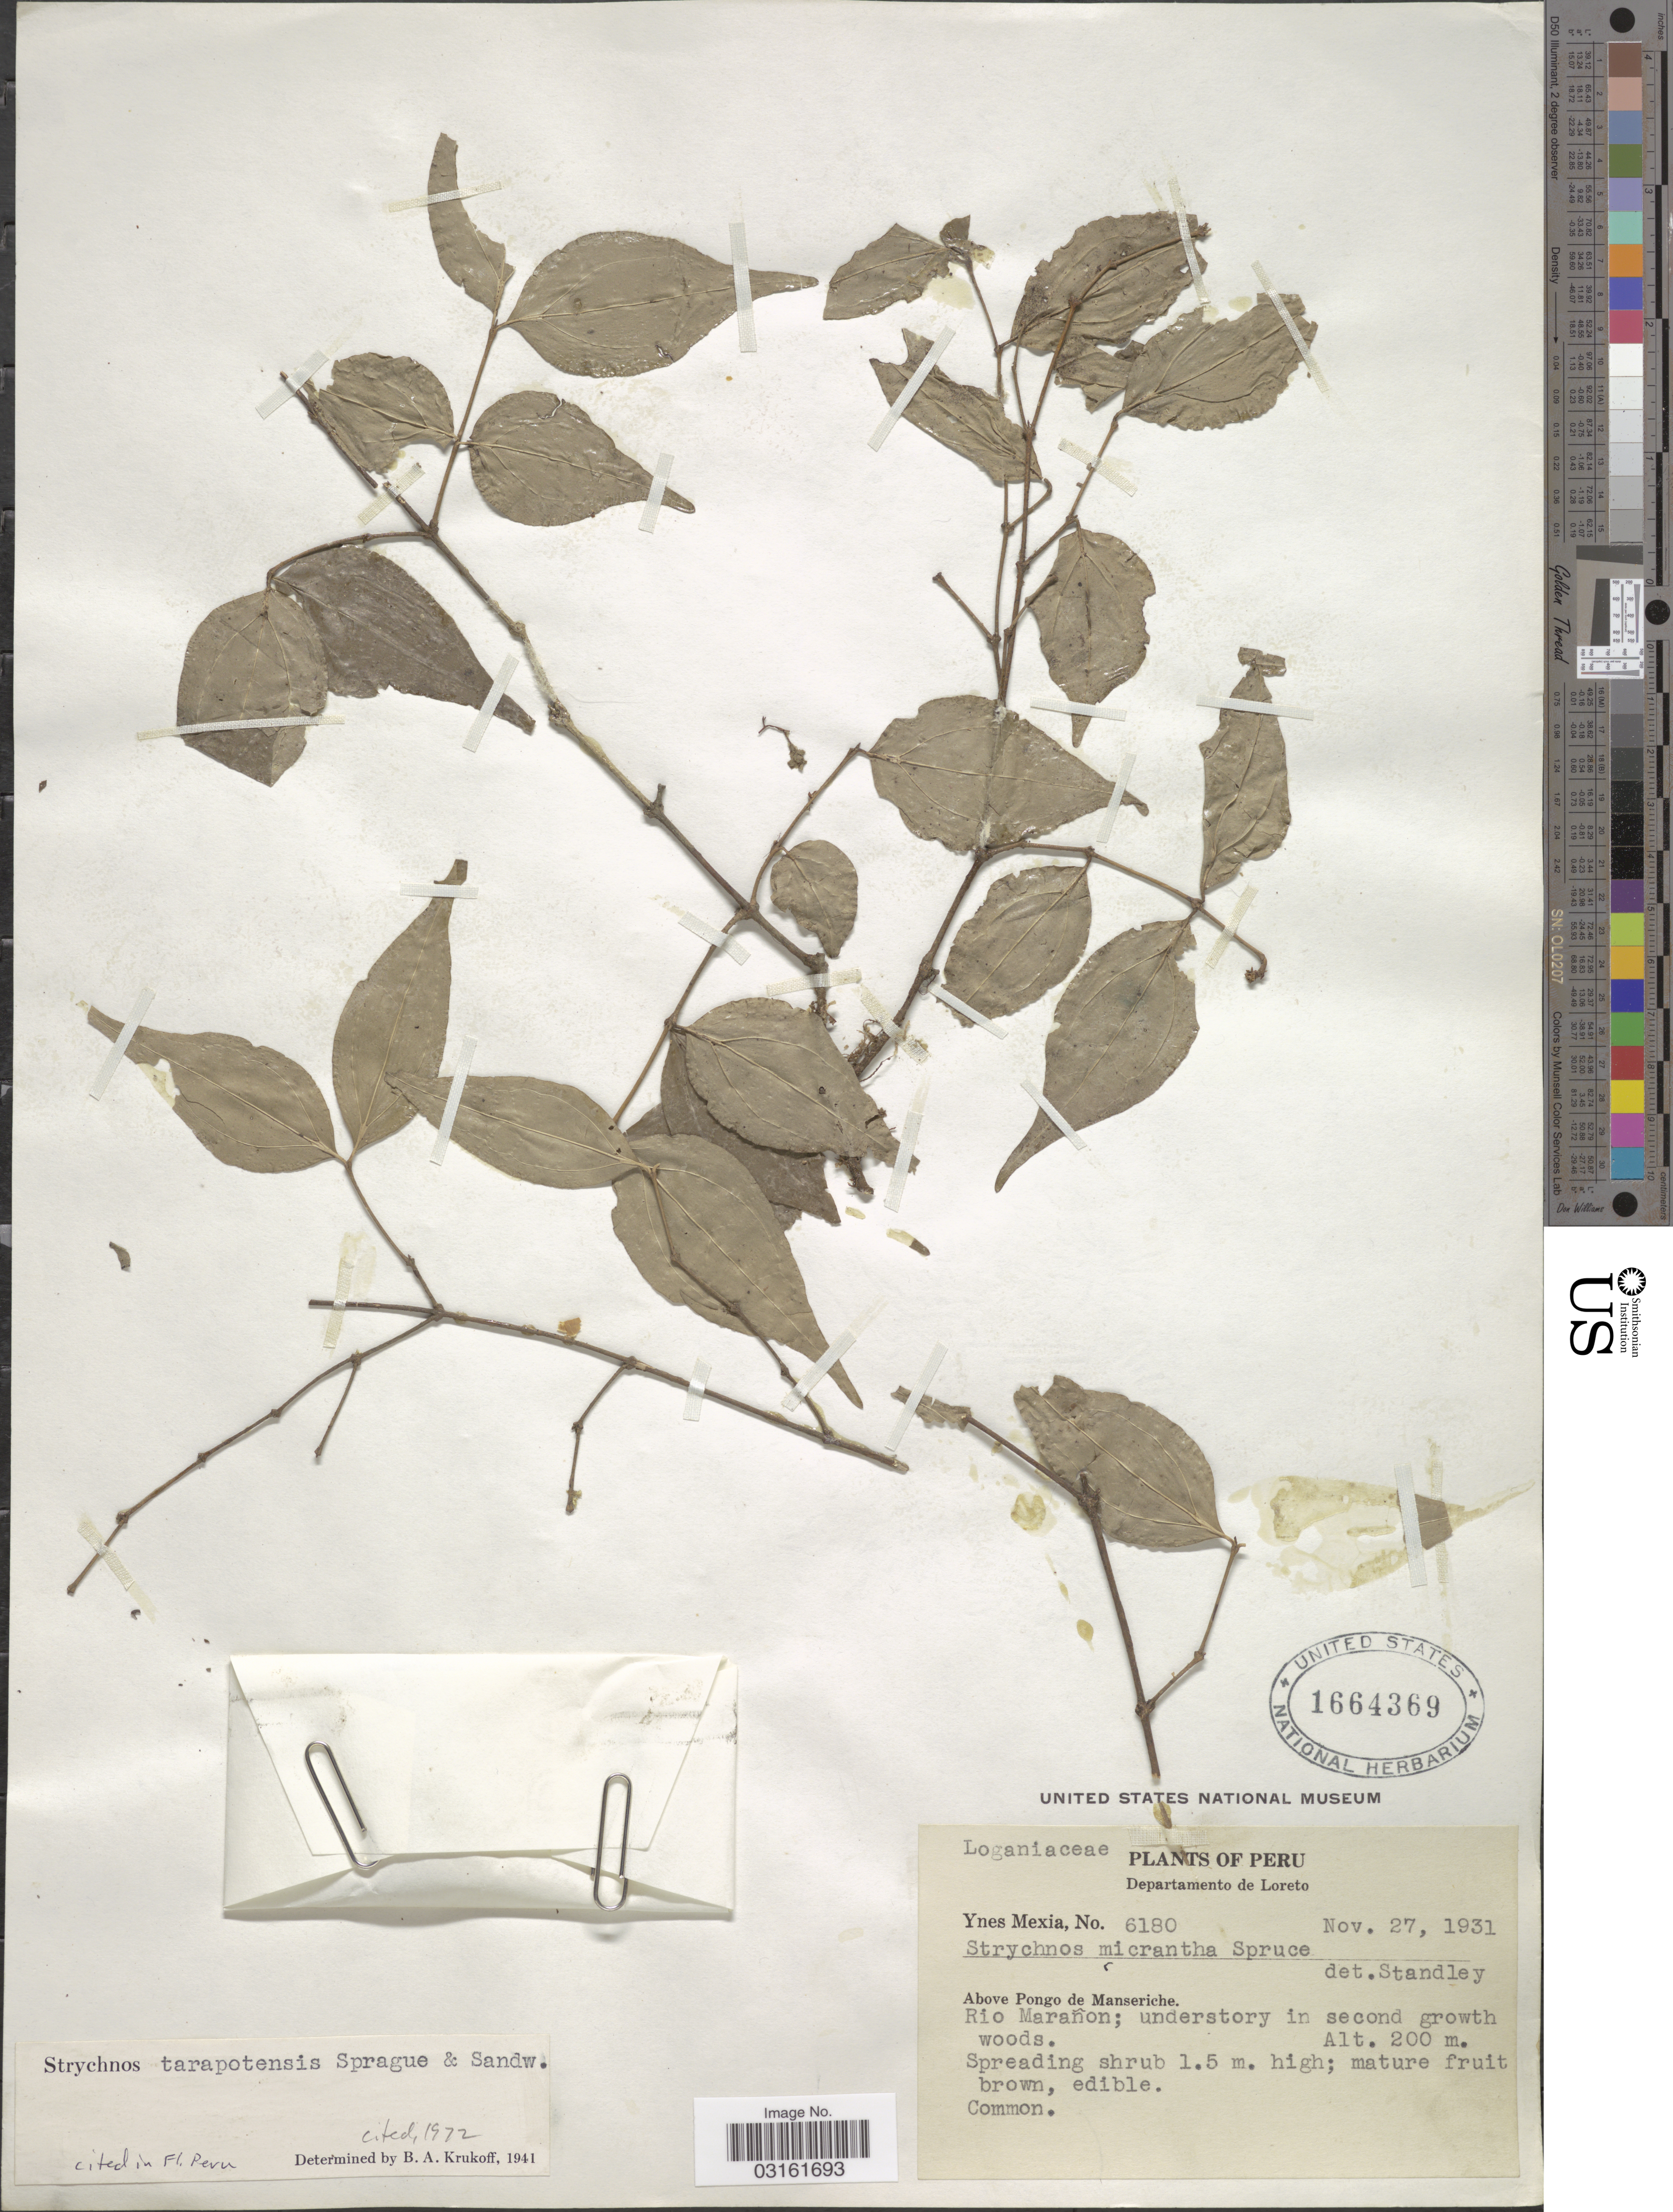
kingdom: Plantae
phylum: Tracheophyta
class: Magnoliopsida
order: Gentianales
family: Loganiaceae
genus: Strychnos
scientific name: Strychnos tarapotensis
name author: Sprague & Sandwith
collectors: Y. Mexia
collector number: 6180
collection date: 1931-11-27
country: Peru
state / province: Loreto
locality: Departamento de Loreto. Above Pongo de Manseriche. Rio Marañon.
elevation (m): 200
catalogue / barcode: US 1664369